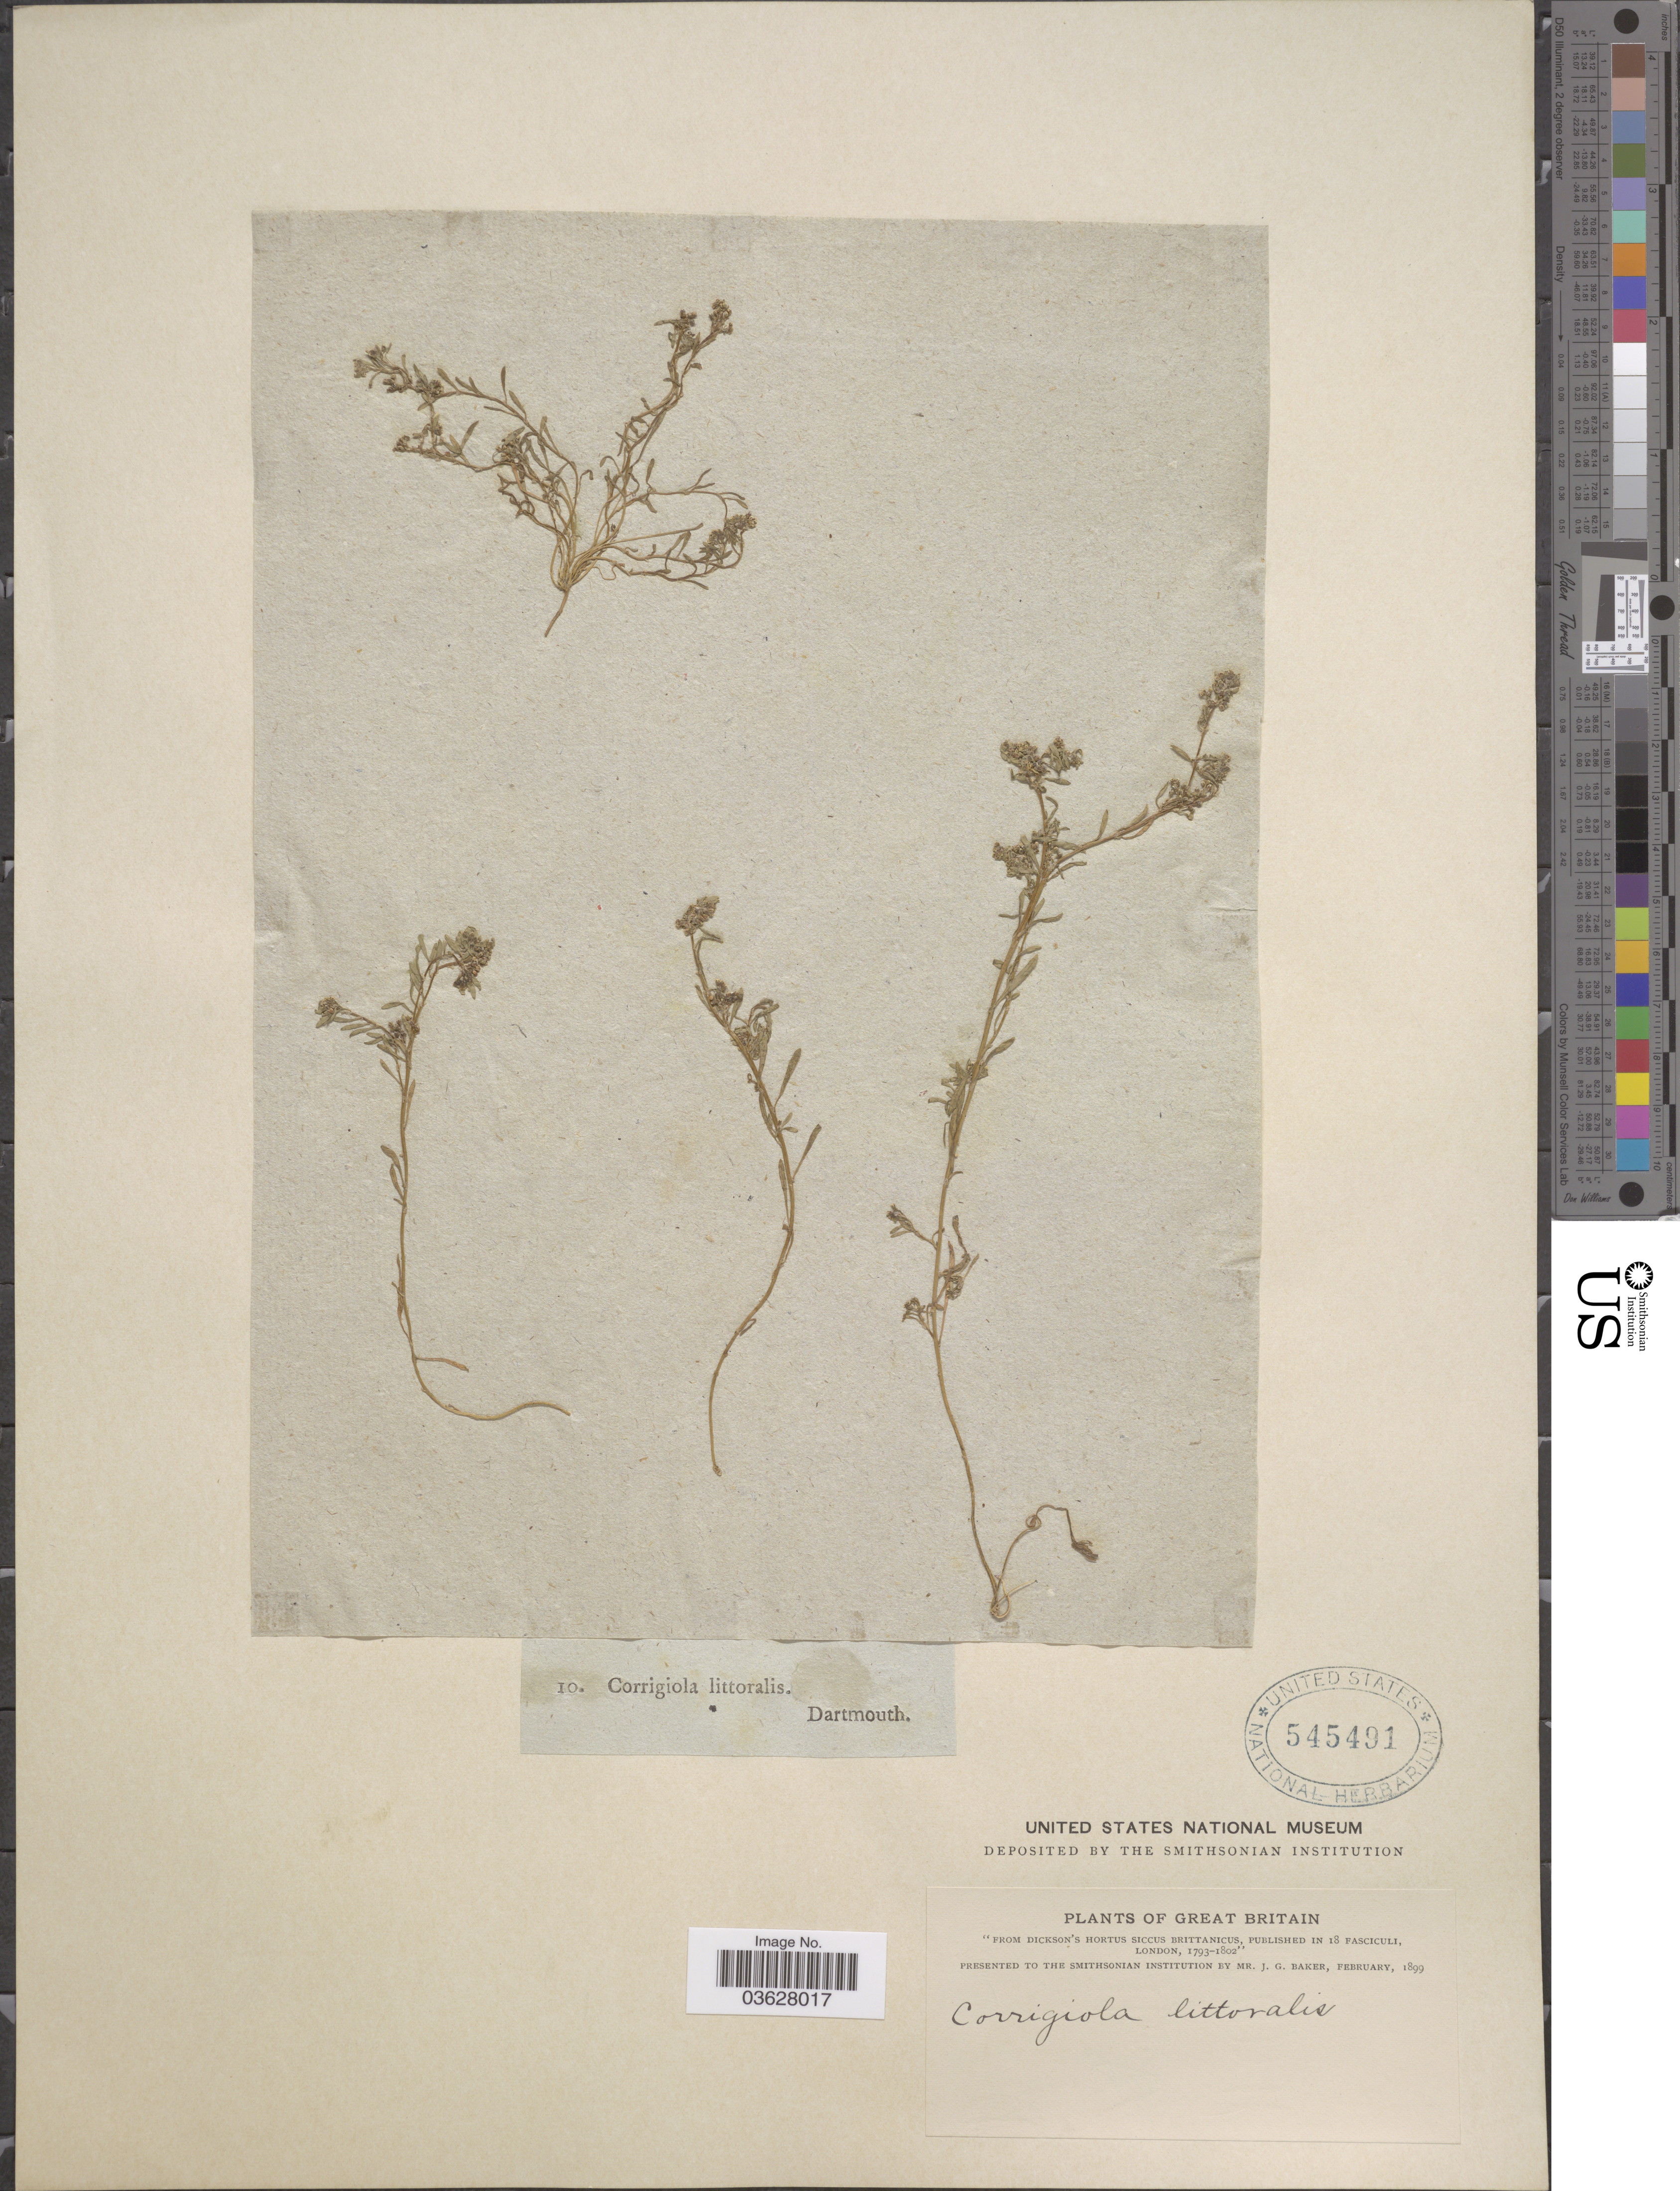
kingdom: Plantae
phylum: Tracheophyta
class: Magnoliopsida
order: Caryophyllales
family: Caryophyllaceae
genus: Corrigiola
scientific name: Corrigiola litoralis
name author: L.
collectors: -- Dickson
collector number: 10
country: United Kingdom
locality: Great Britain. Dartmouth.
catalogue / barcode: US 545491